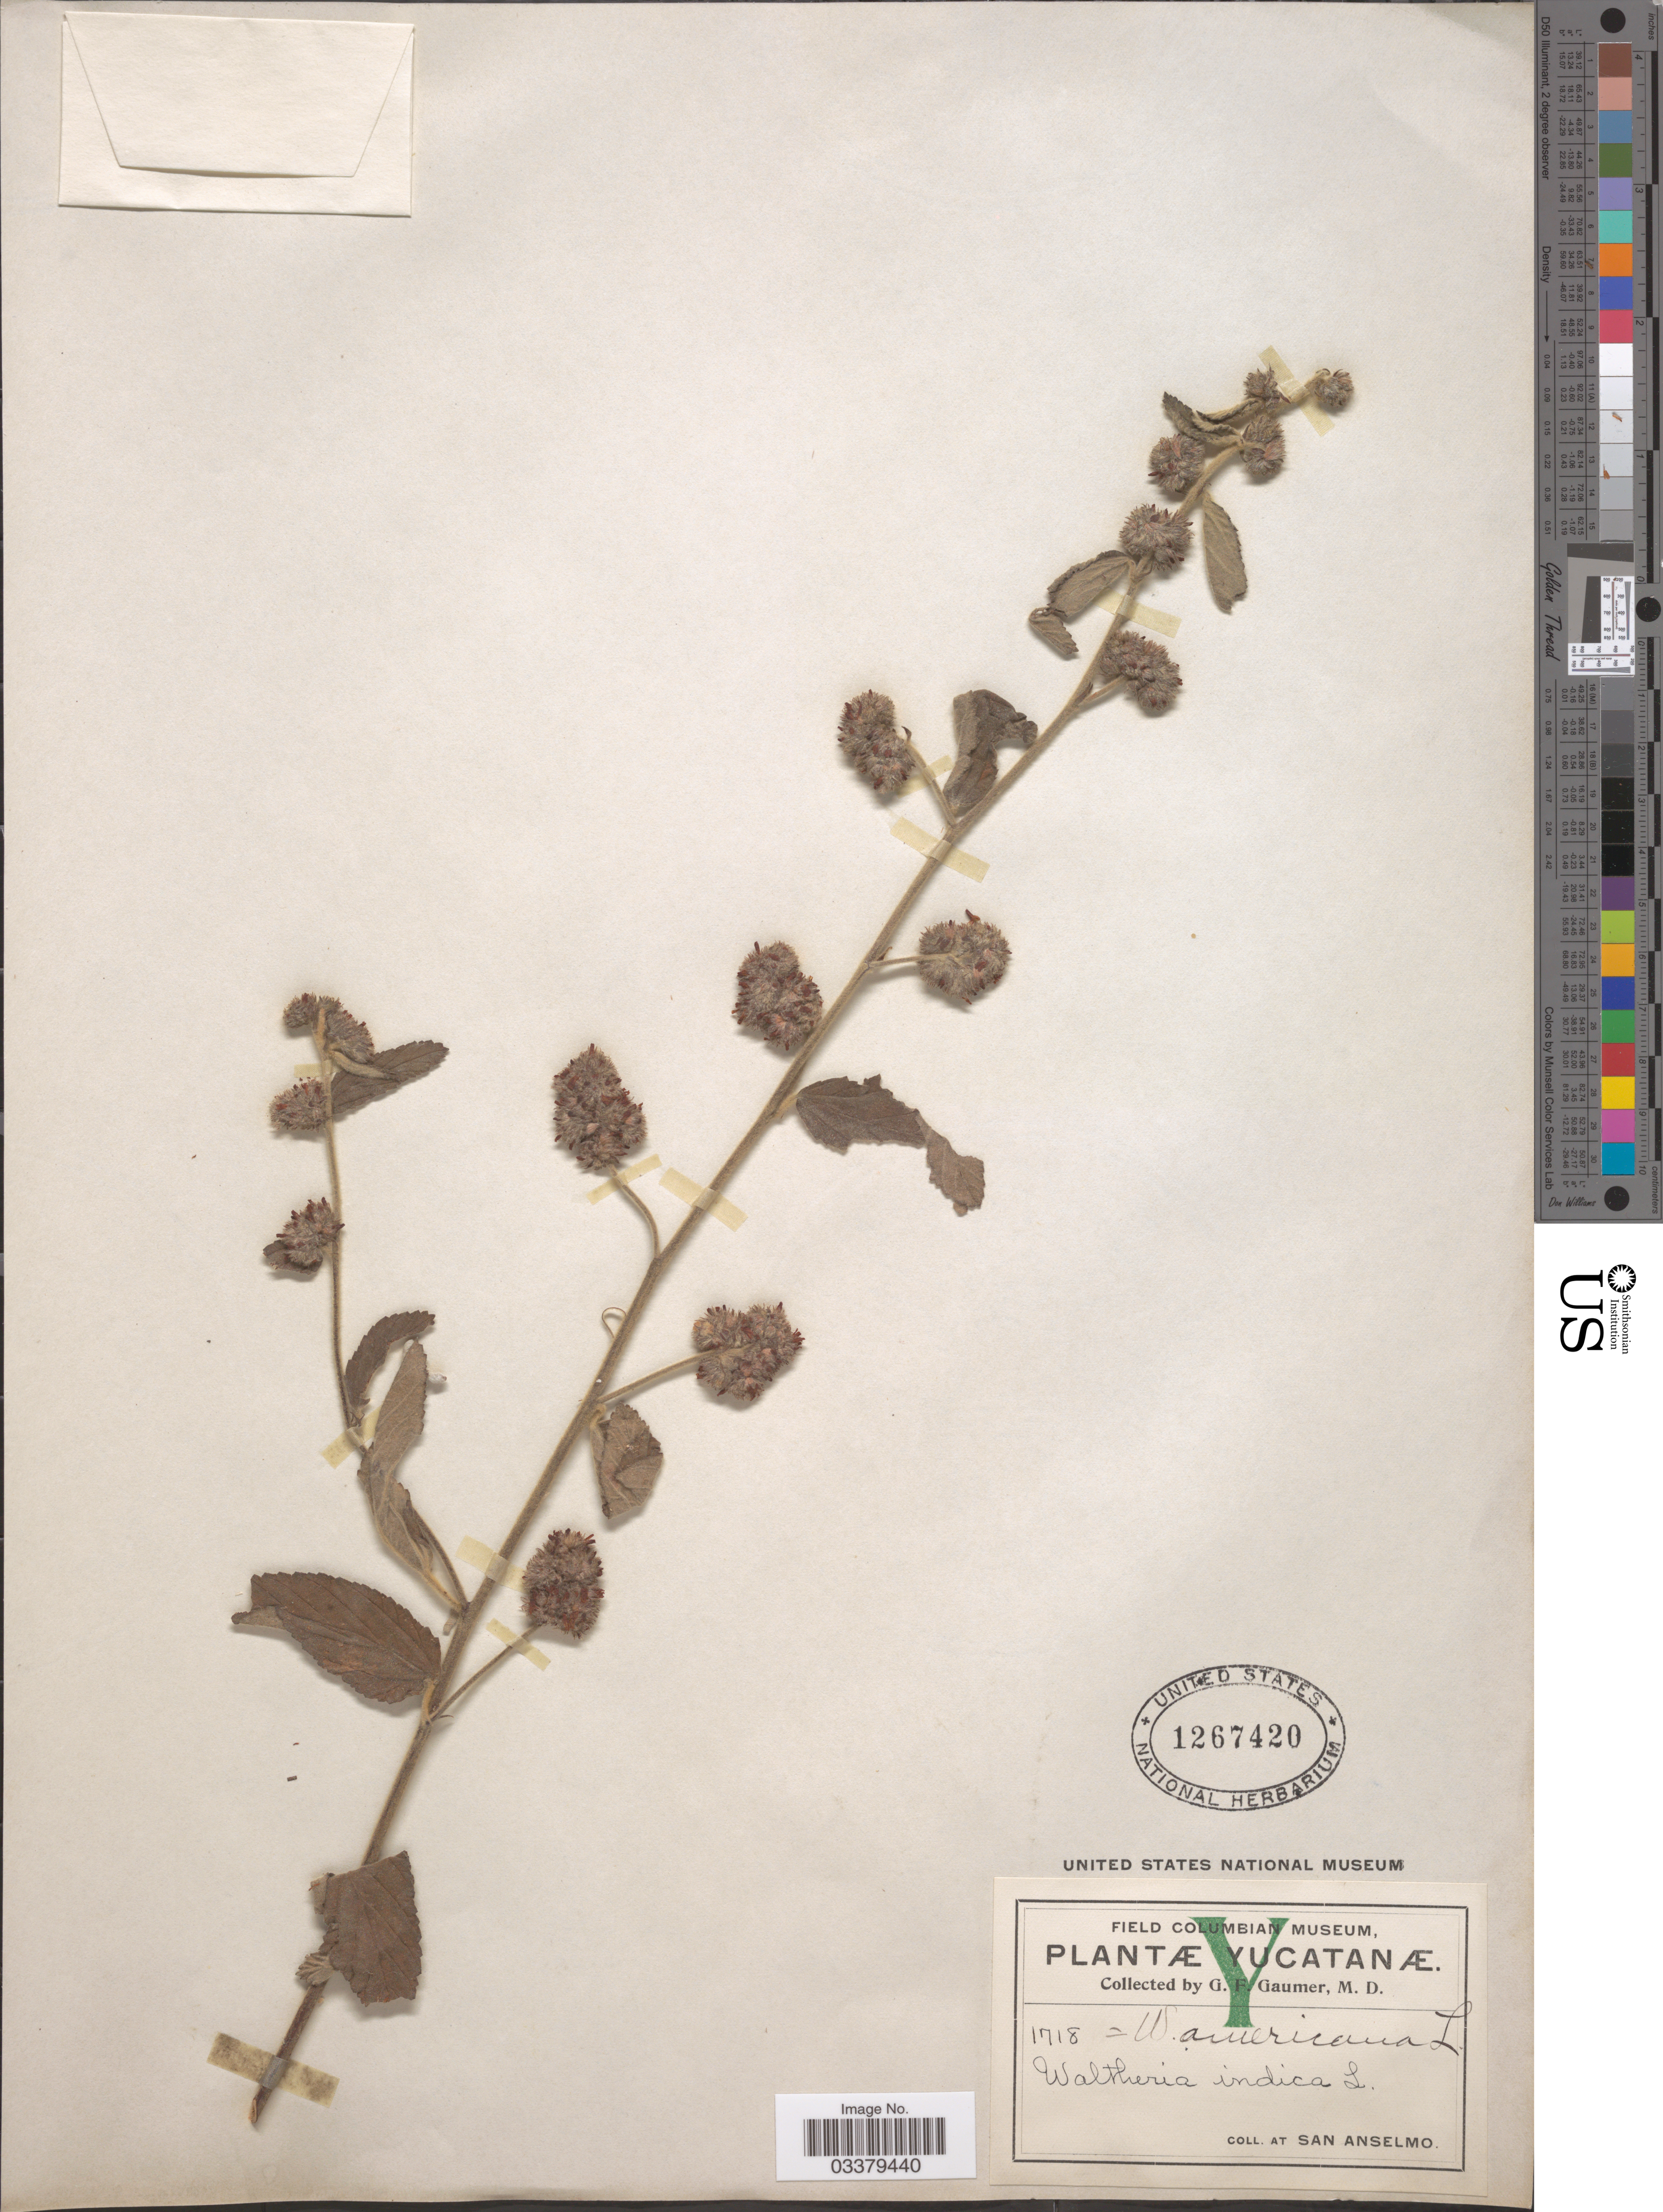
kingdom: Plantae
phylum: Tracheophyta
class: Magnoliopsida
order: Malvales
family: Malvaceae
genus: Waltheria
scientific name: Waltheria indica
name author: L.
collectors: G. F. Gaumer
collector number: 1718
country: Mexico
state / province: Yucatán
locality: San Anselmo.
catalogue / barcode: US 1267420